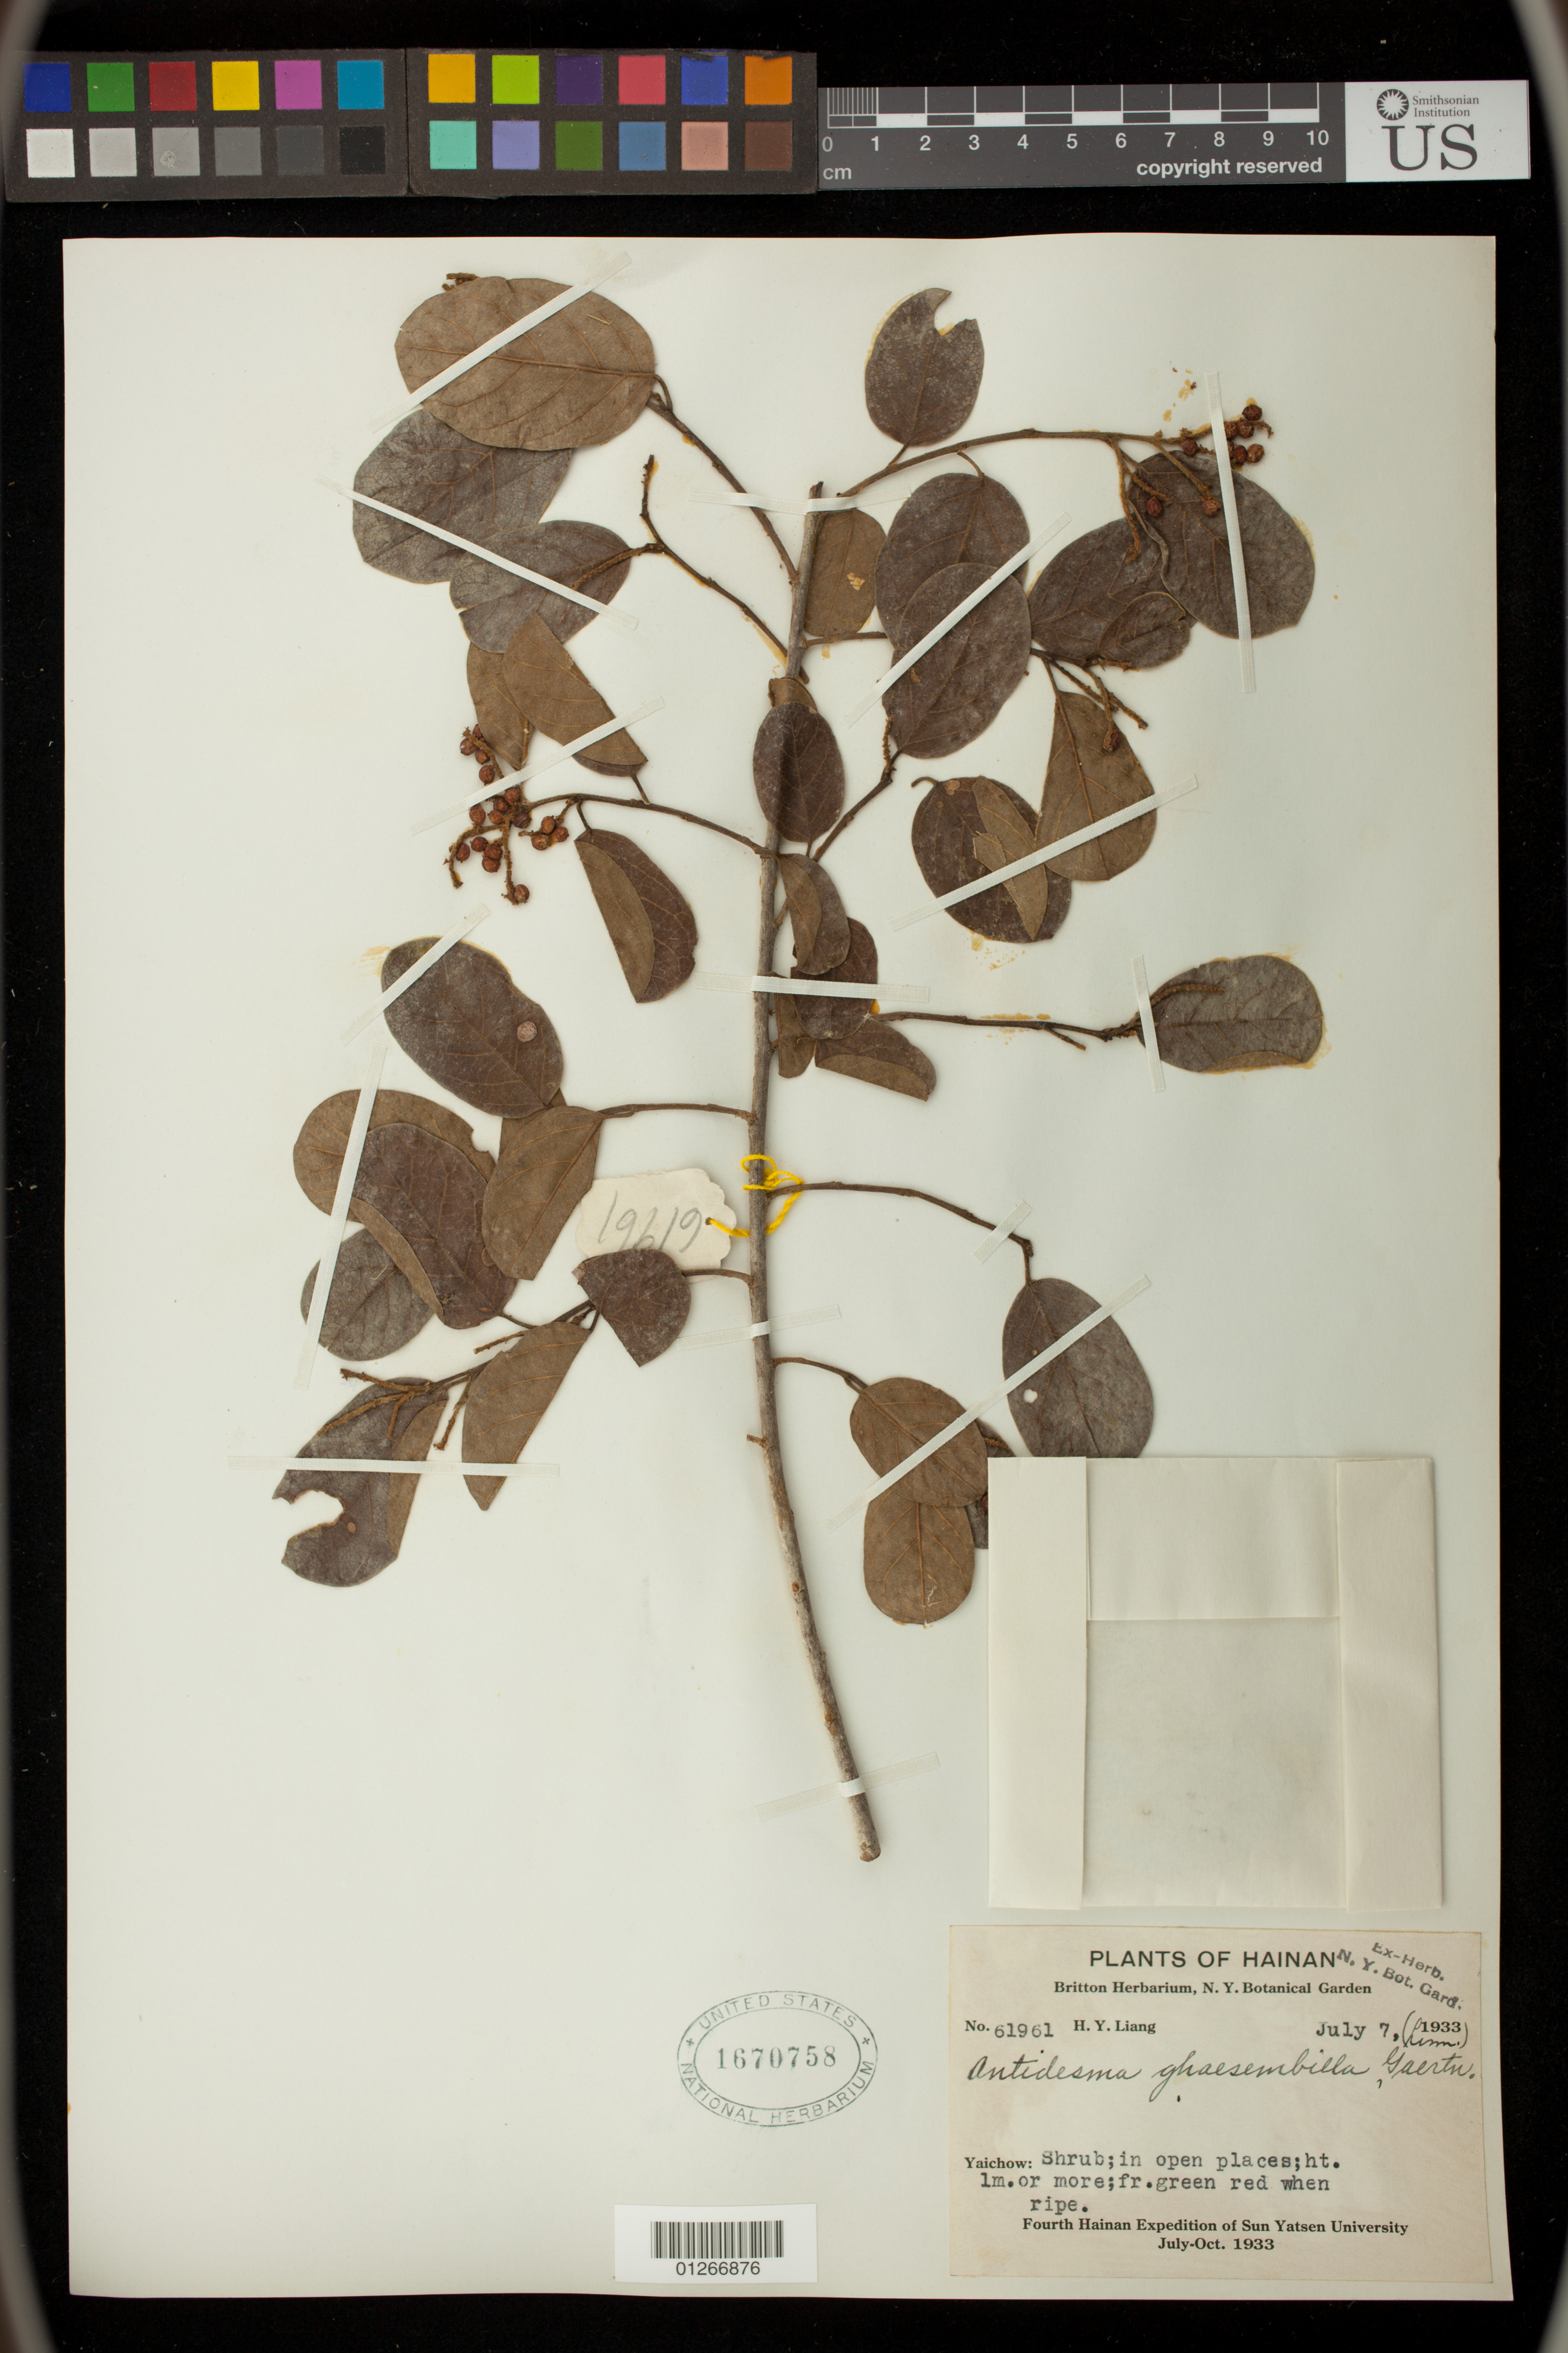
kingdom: Plantae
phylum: Tracheophyta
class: Magnoliopsida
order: Malpighiales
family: Phyllanthaceae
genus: Antidesma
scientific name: Antidesma ghaesembilla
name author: Gaertn.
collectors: H. Y. Liang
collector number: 61961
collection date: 1933-07-07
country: China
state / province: Hainan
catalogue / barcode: US 1670758